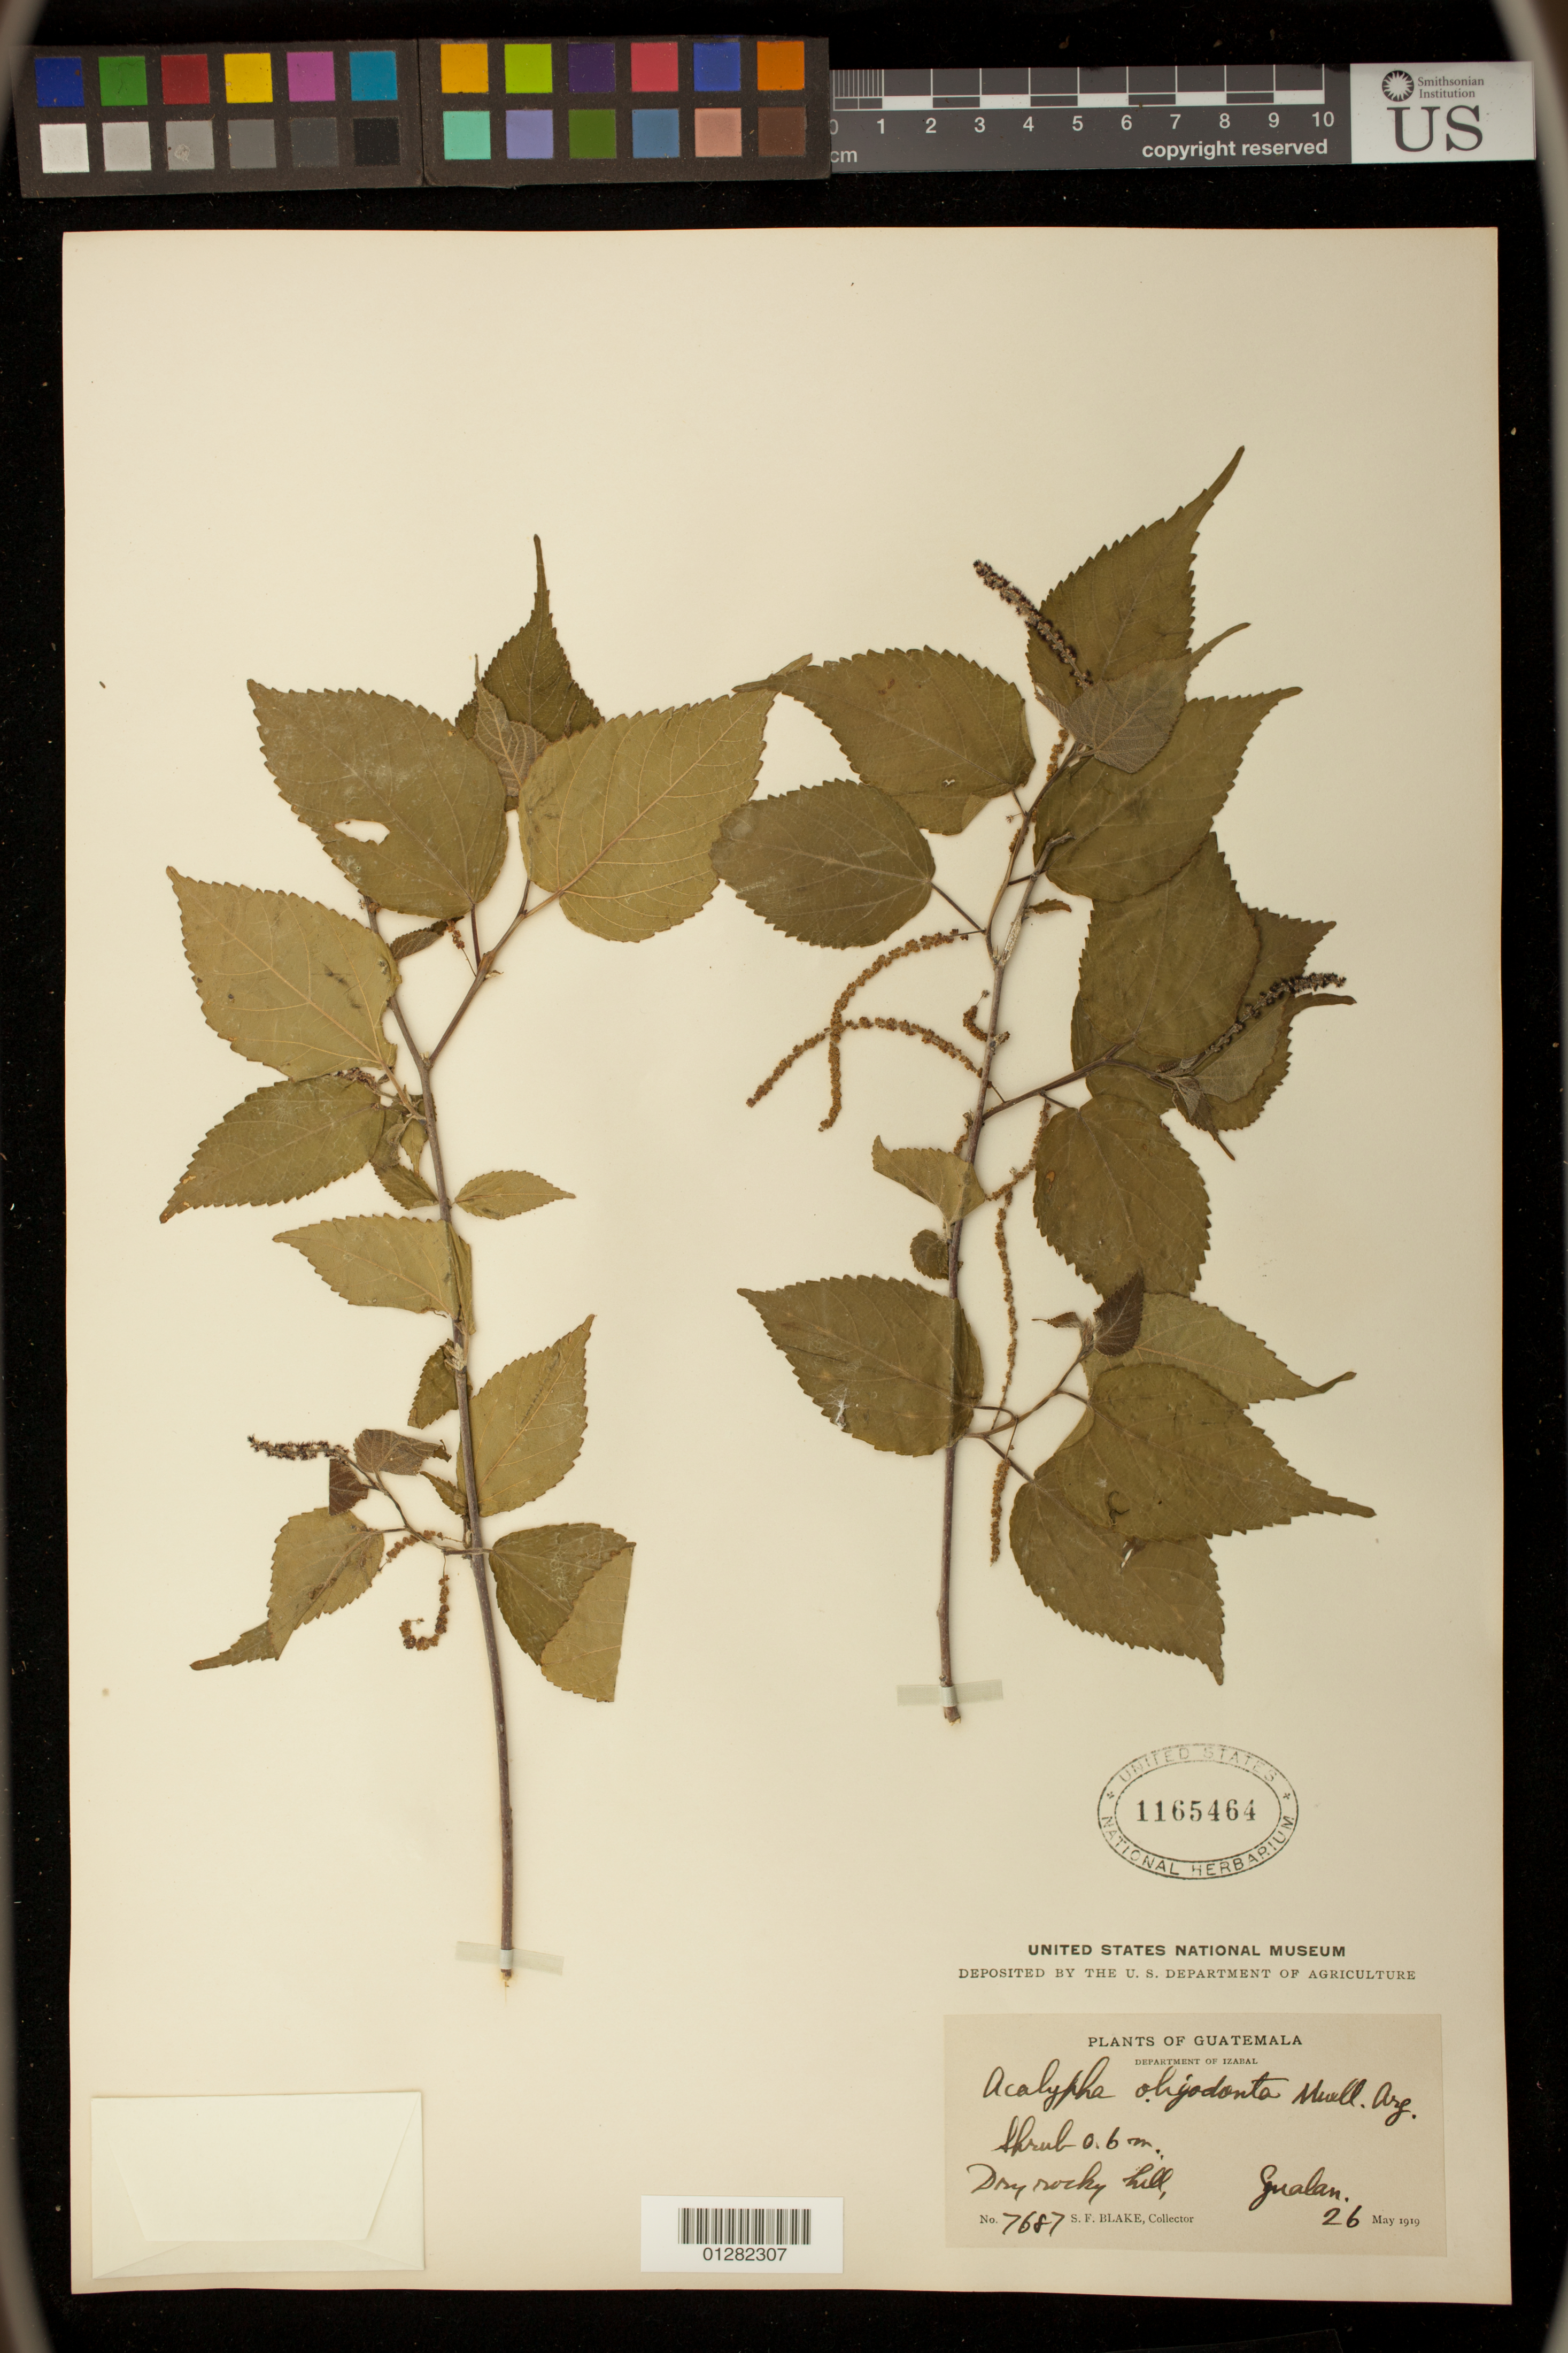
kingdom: Plantae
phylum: Tracheophyta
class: Magnoliopsida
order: Malpighiales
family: Euphorbiaceae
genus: Acalypha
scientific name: Acalypha oligodonta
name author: Müll. Arg.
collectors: H. L. Mason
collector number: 7687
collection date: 1919-05-26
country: Guatemala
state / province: Izabal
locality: Gualan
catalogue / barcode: US 1165464